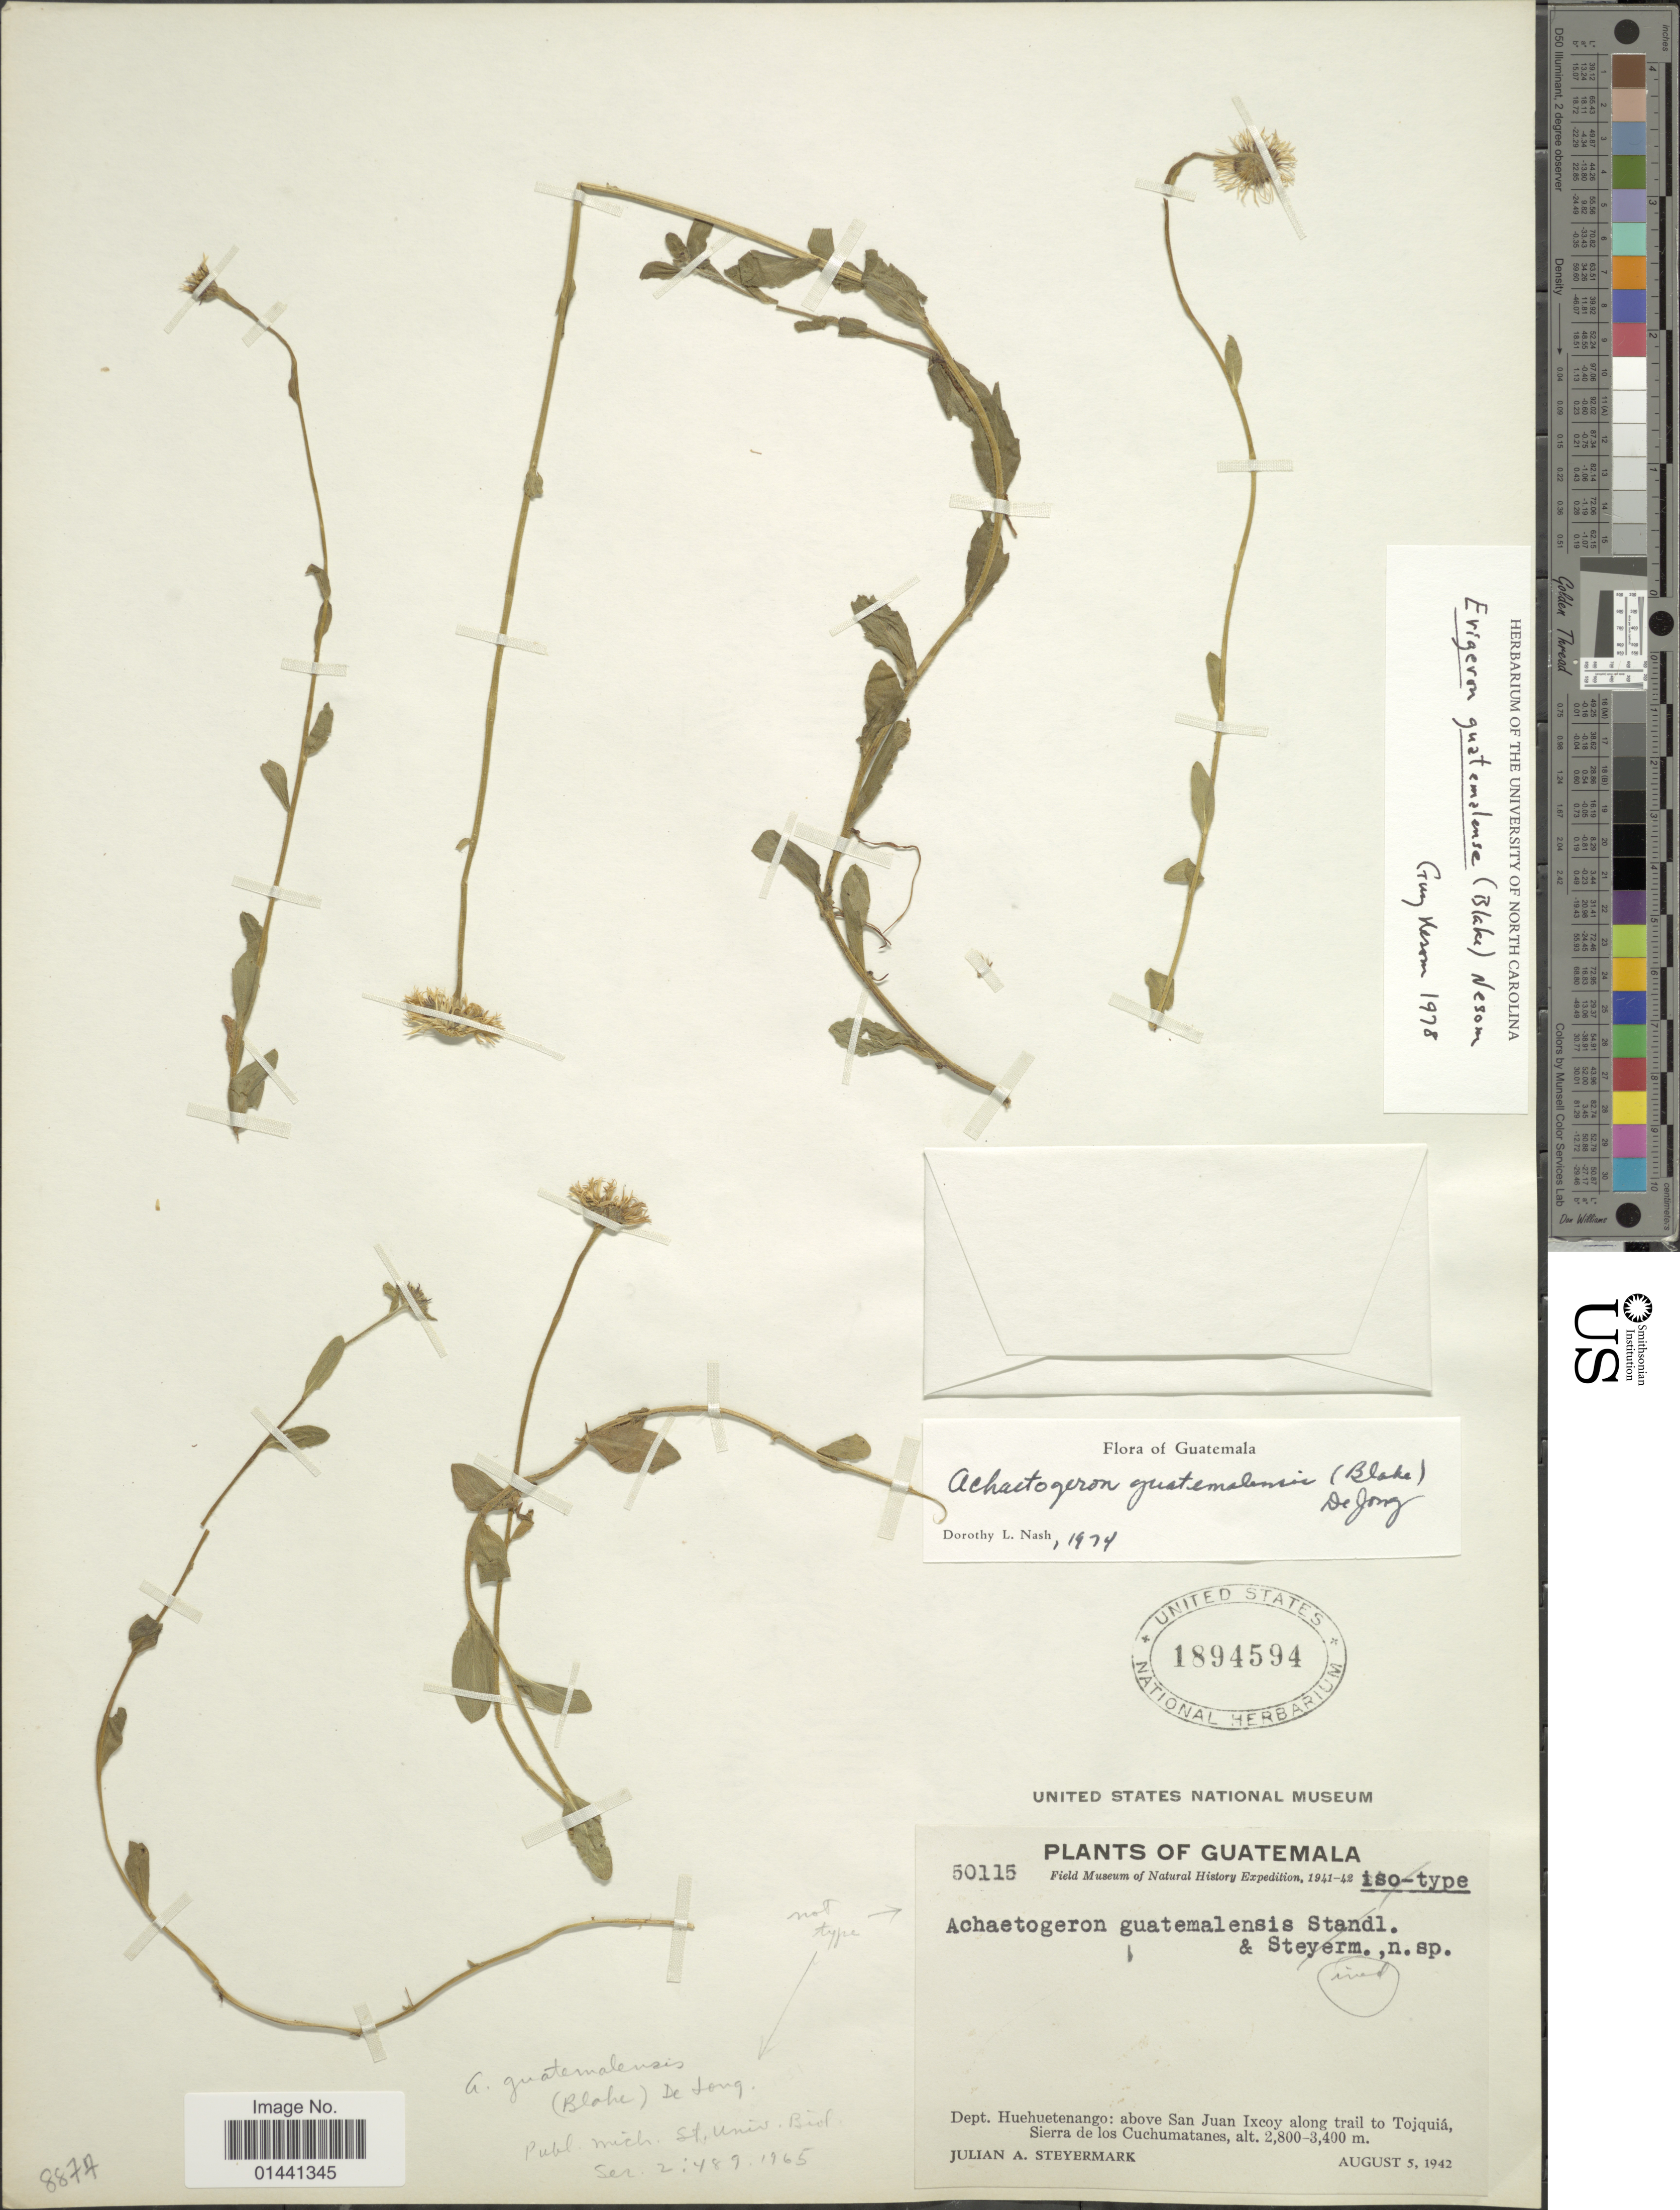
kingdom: Plantae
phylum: Tracheophyta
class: Magnoliopsida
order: Asterales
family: Asteraceae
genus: Erigeron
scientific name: Erigeron guatemalense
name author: (S.F. Blake) G.L. Nesom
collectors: J. Steyermark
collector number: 50115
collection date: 1942-08-05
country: Guatemala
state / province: Huehuetenango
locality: Above San Juan Ixcoy along trail to Tojquiá, Sierra de los Cuchumatanes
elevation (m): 2800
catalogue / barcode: US 1894594